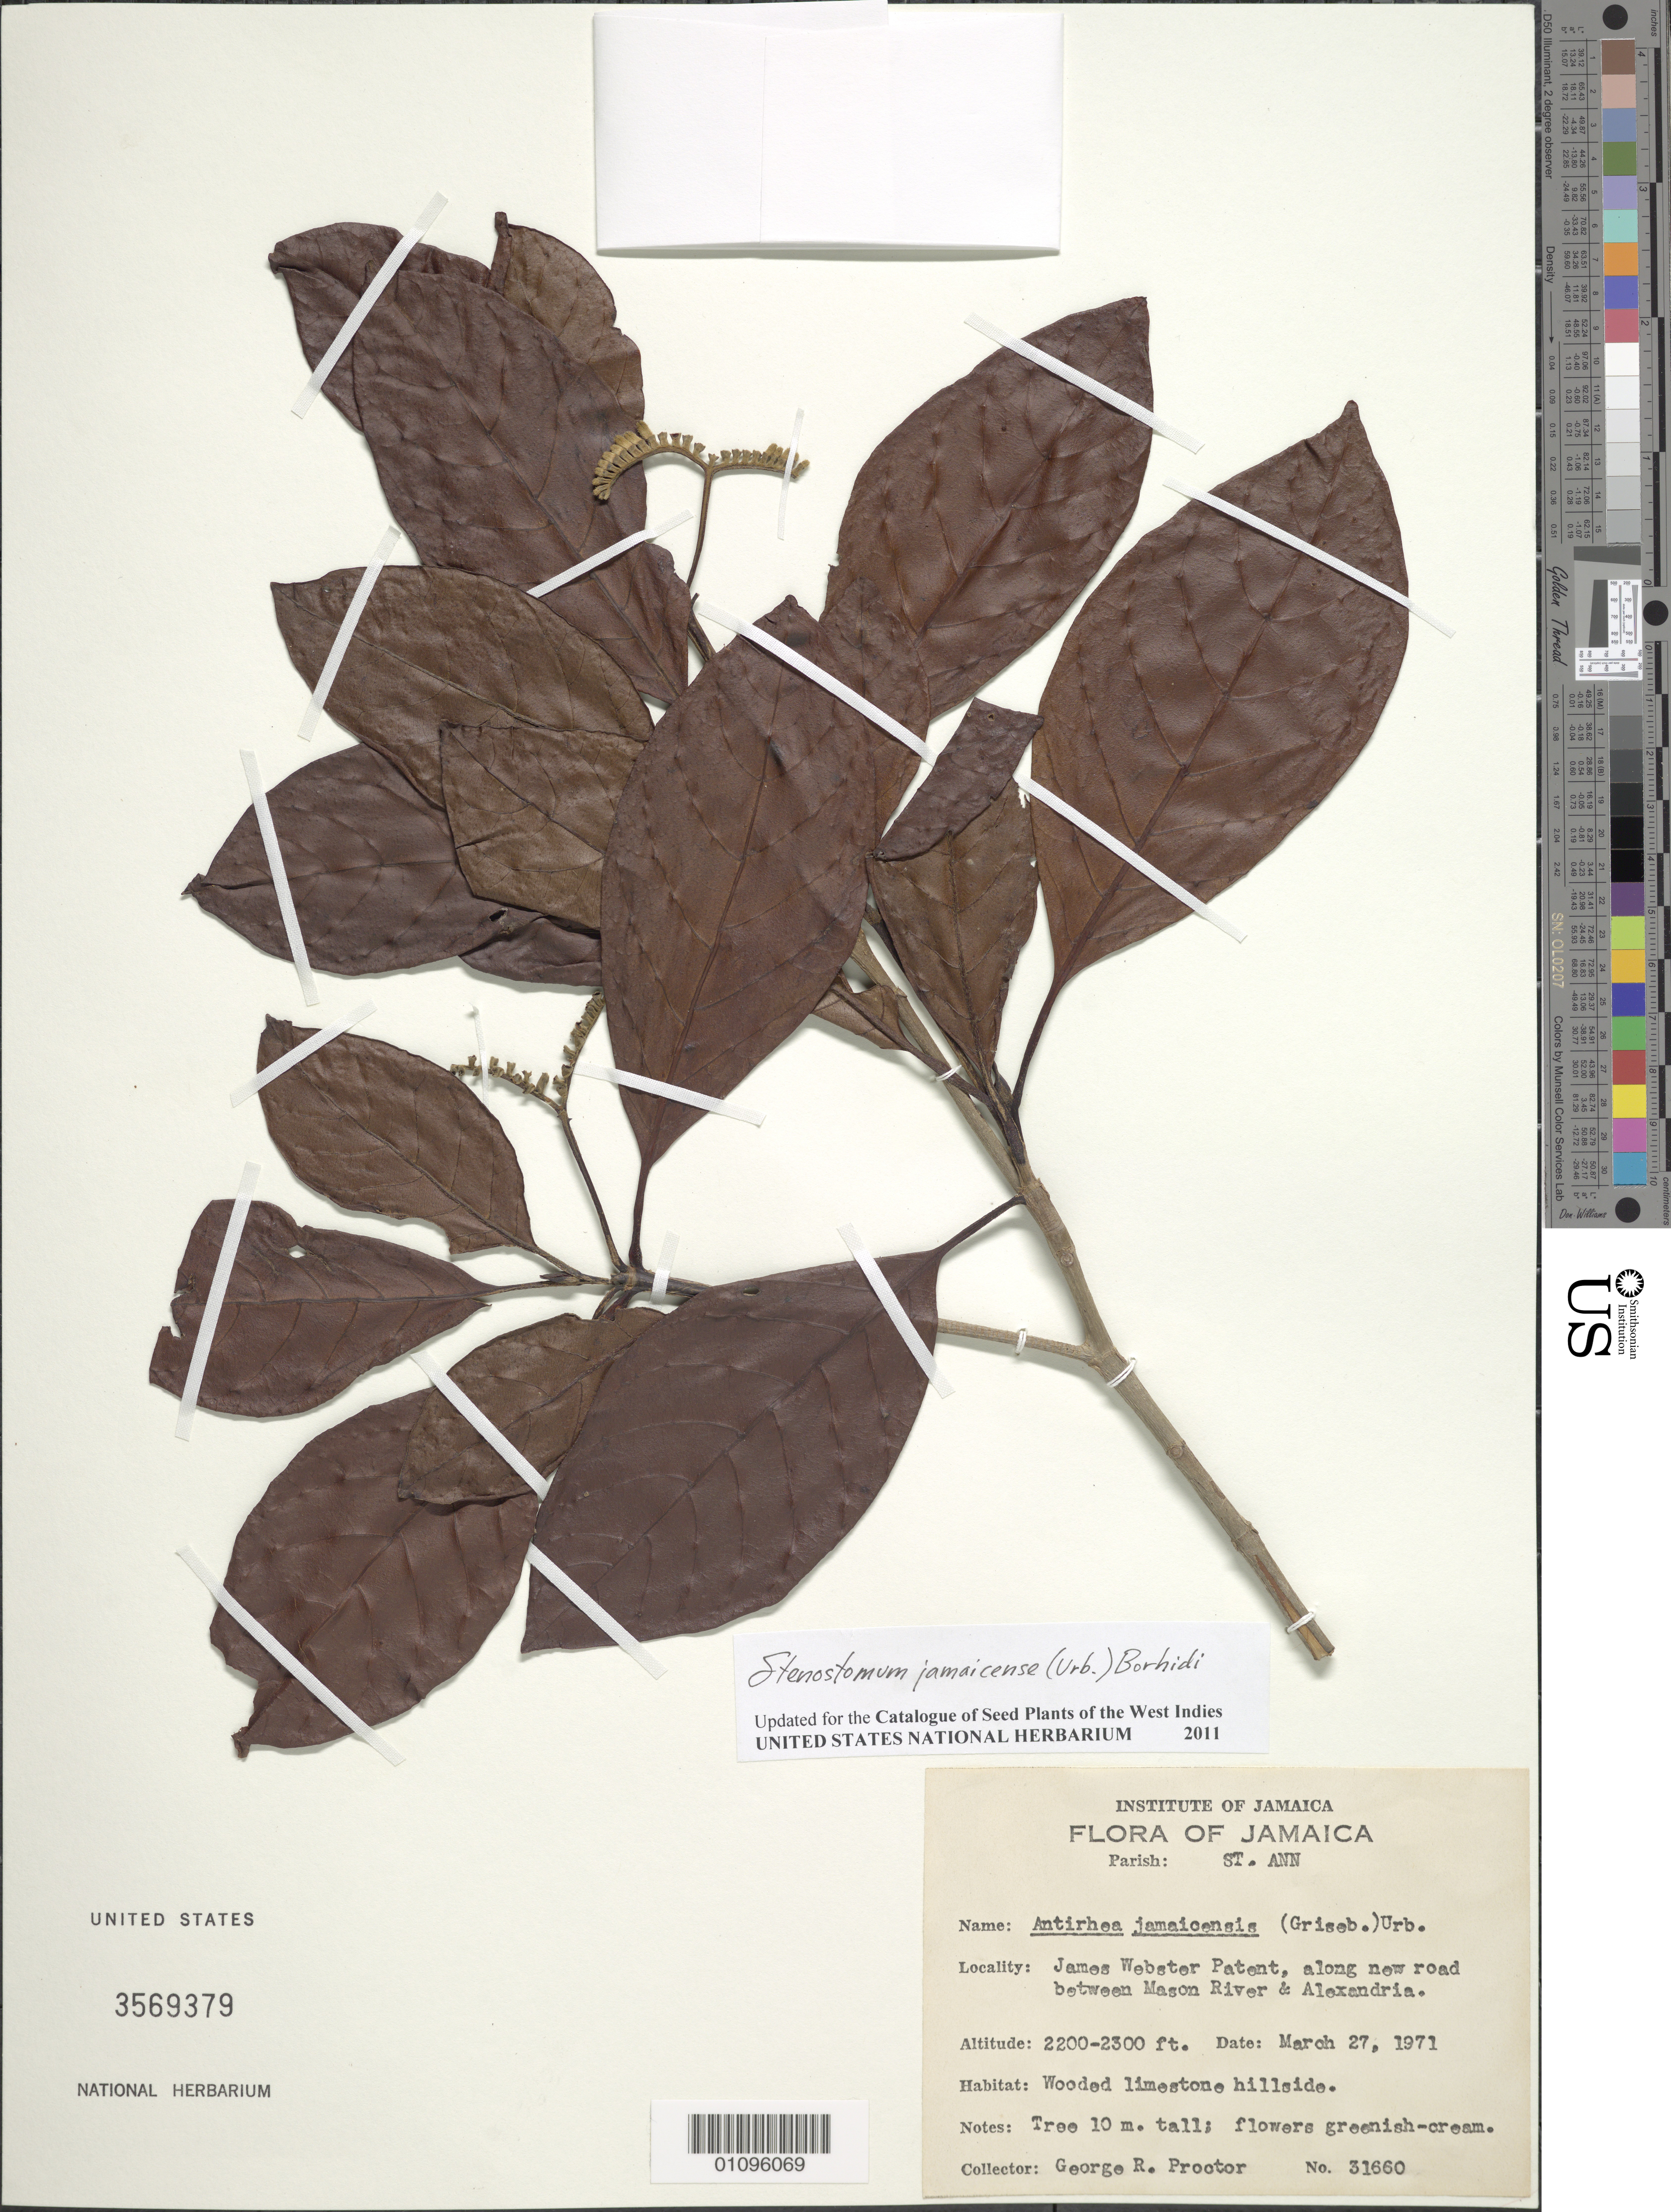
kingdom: Plantae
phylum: Tracheophyta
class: Magnoliopsida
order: Gentianales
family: Rubiaceae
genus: Stenostomum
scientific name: Stenostomum jamaicense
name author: (Urb.) Borhidi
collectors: G. R. Proctor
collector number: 31660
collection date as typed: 27 Mar 1971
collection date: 1971-03-27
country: Jamaica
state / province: Saint Ann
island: Jamaica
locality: James Webster Patent, along new road between Mason River and Alexandria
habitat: Wooded limestone hills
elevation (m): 671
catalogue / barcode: US 3569379